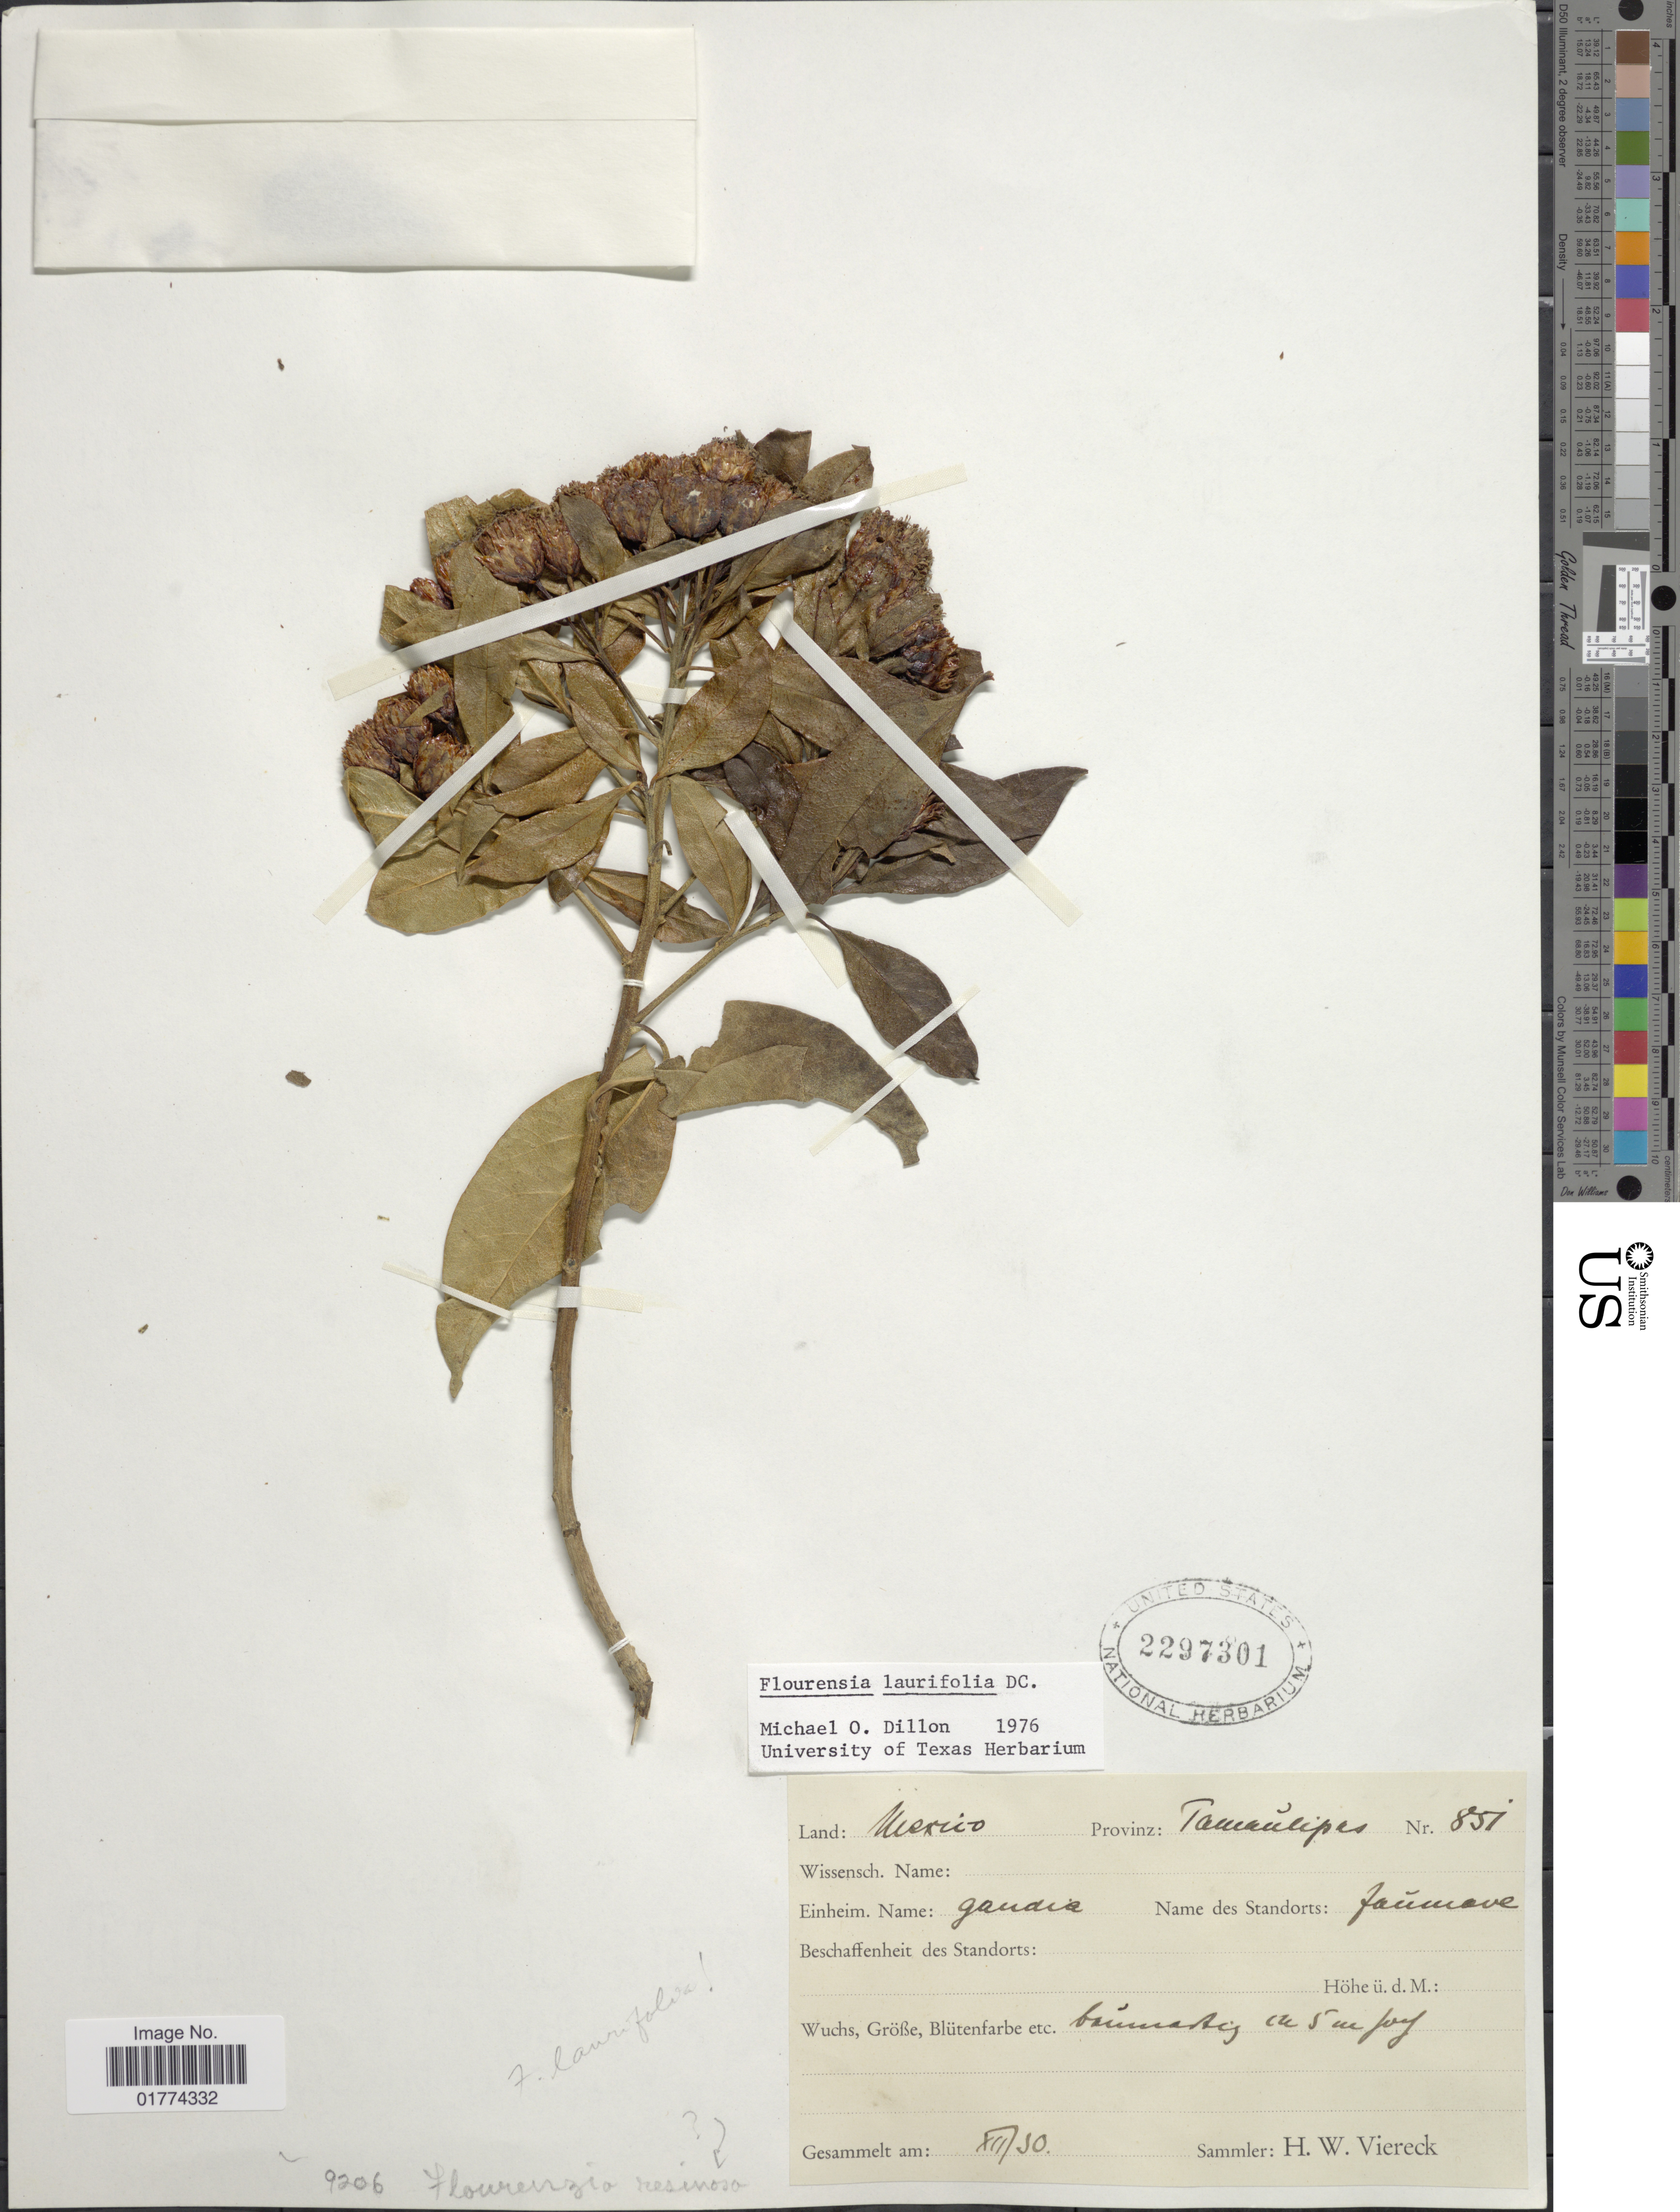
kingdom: Plantae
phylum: Tracheophyta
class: Magnoliopsida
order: Asterales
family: Asteraceae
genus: Flourensia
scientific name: Flourensia laurifolia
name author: DC.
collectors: H. W. Viereck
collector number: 851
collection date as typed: Transcribed d/m/y: /12/30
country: Mexico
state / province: Tamaulipas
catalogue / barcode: US 2297301